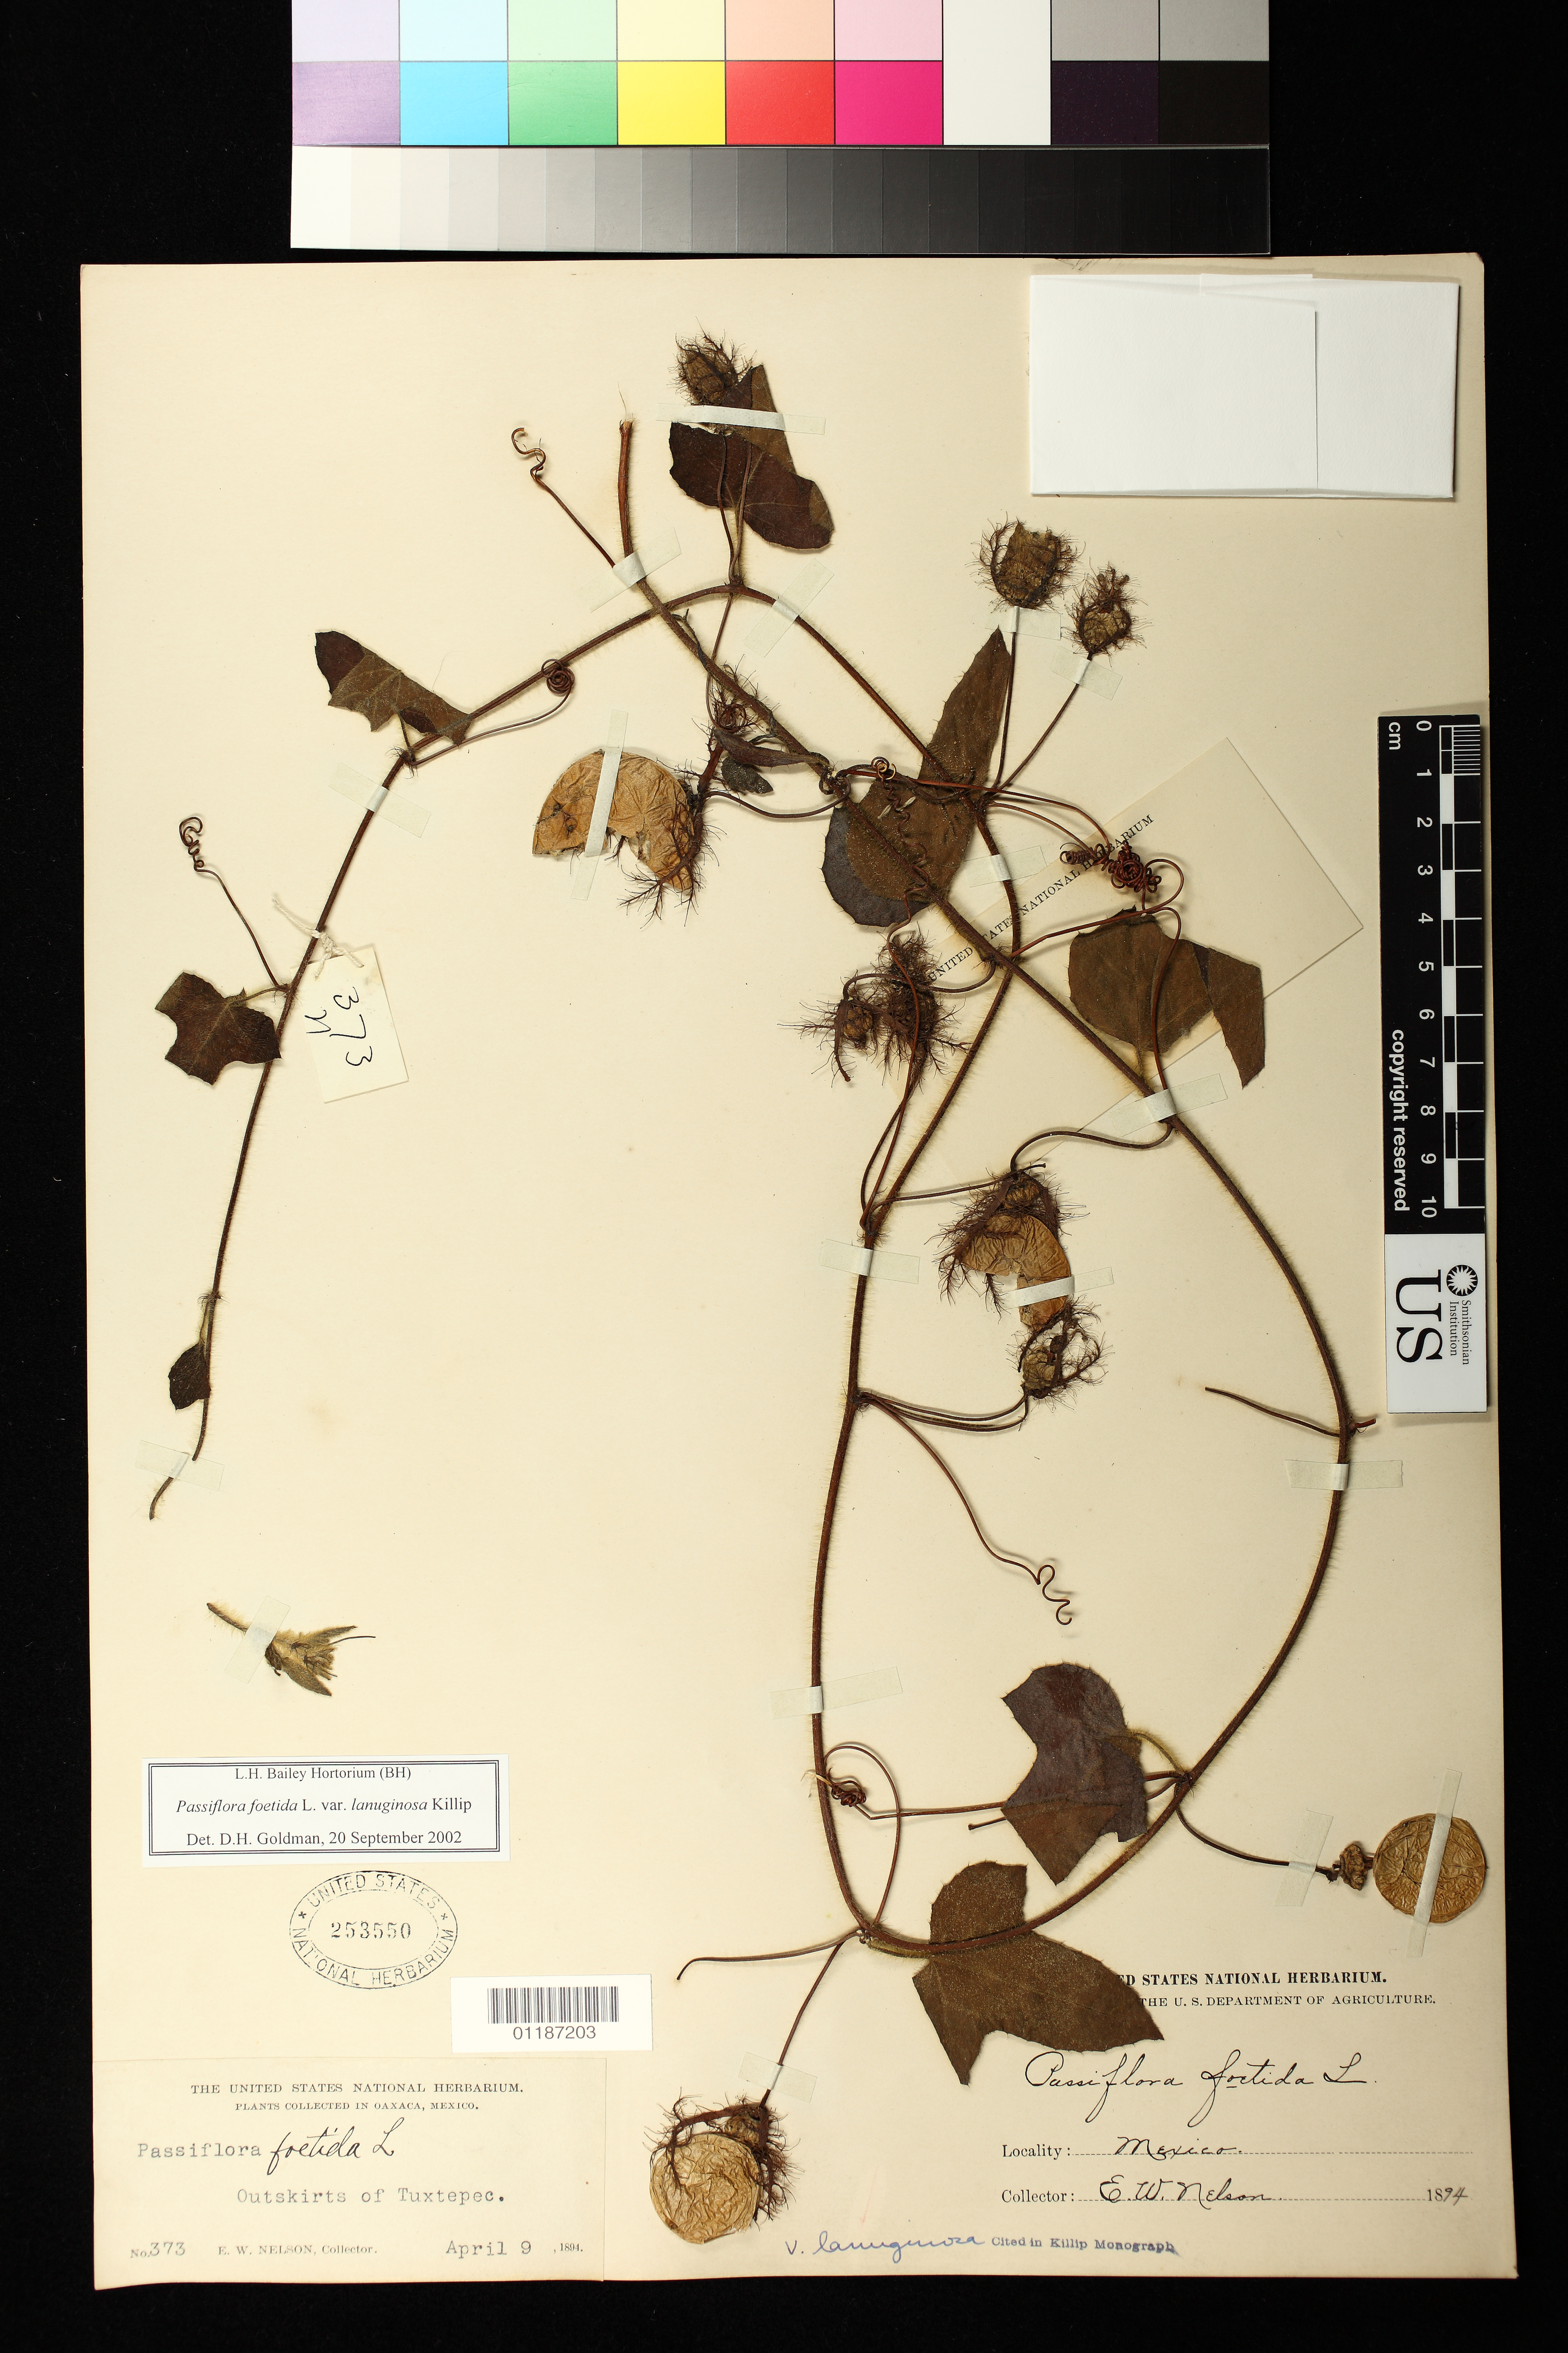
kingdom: Plantae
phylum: Tracheophyta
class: Magnoliopsida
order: Malpighiales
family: Passifloraceae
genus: Passiflora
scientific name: Passiflora foetida var. lanuginosa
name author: Killip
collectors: E. W. Nelson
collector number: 373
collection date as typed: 09 Apr 1894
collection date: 1894-04-09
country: Mexico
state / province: Oaxaca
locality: Outskirts of Tuxtepec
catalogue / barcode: US 253550